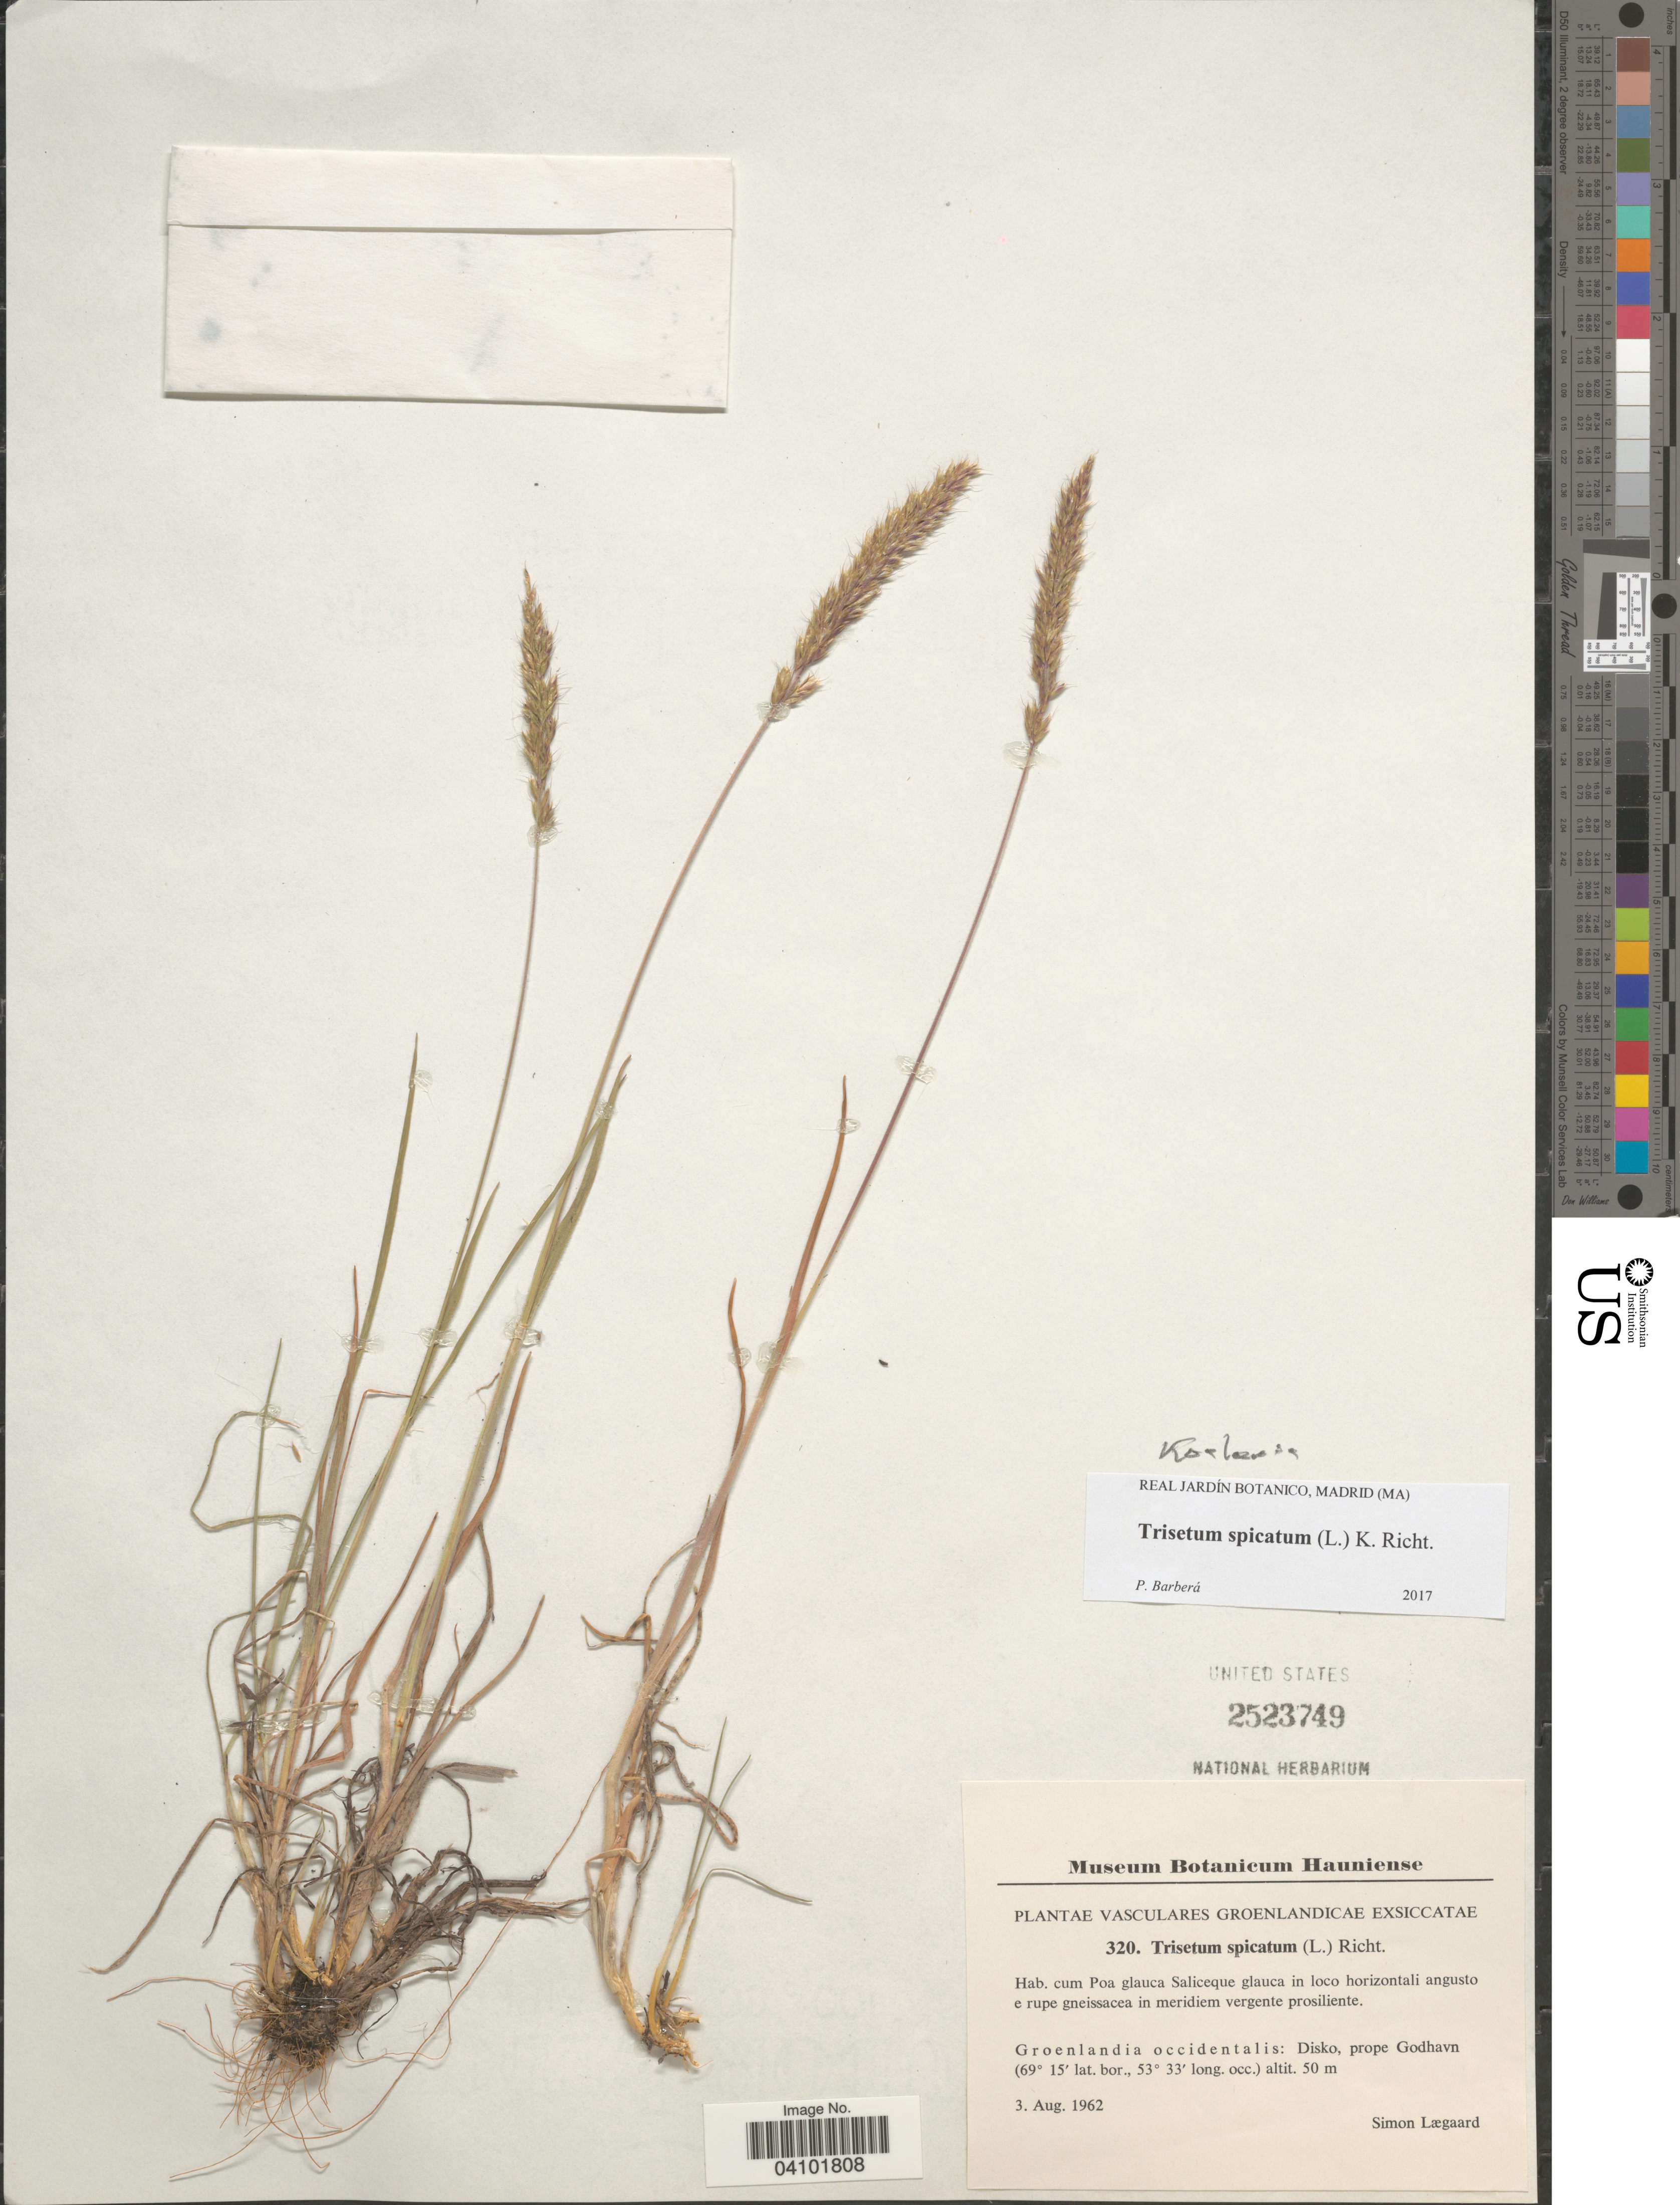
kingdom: Plantae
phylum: Tracheophyta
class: Liliopsida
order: Poales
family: Poaceae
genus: Koeleria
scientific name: Koeleria spicata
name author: (L.) Barberá et al.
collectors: S. Lægaard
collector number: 320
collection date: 1962-08-03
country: Greenland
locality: Groenlandia occidentalis: Disko, prope Godhavn.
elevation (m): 50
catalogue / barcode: US 2523749